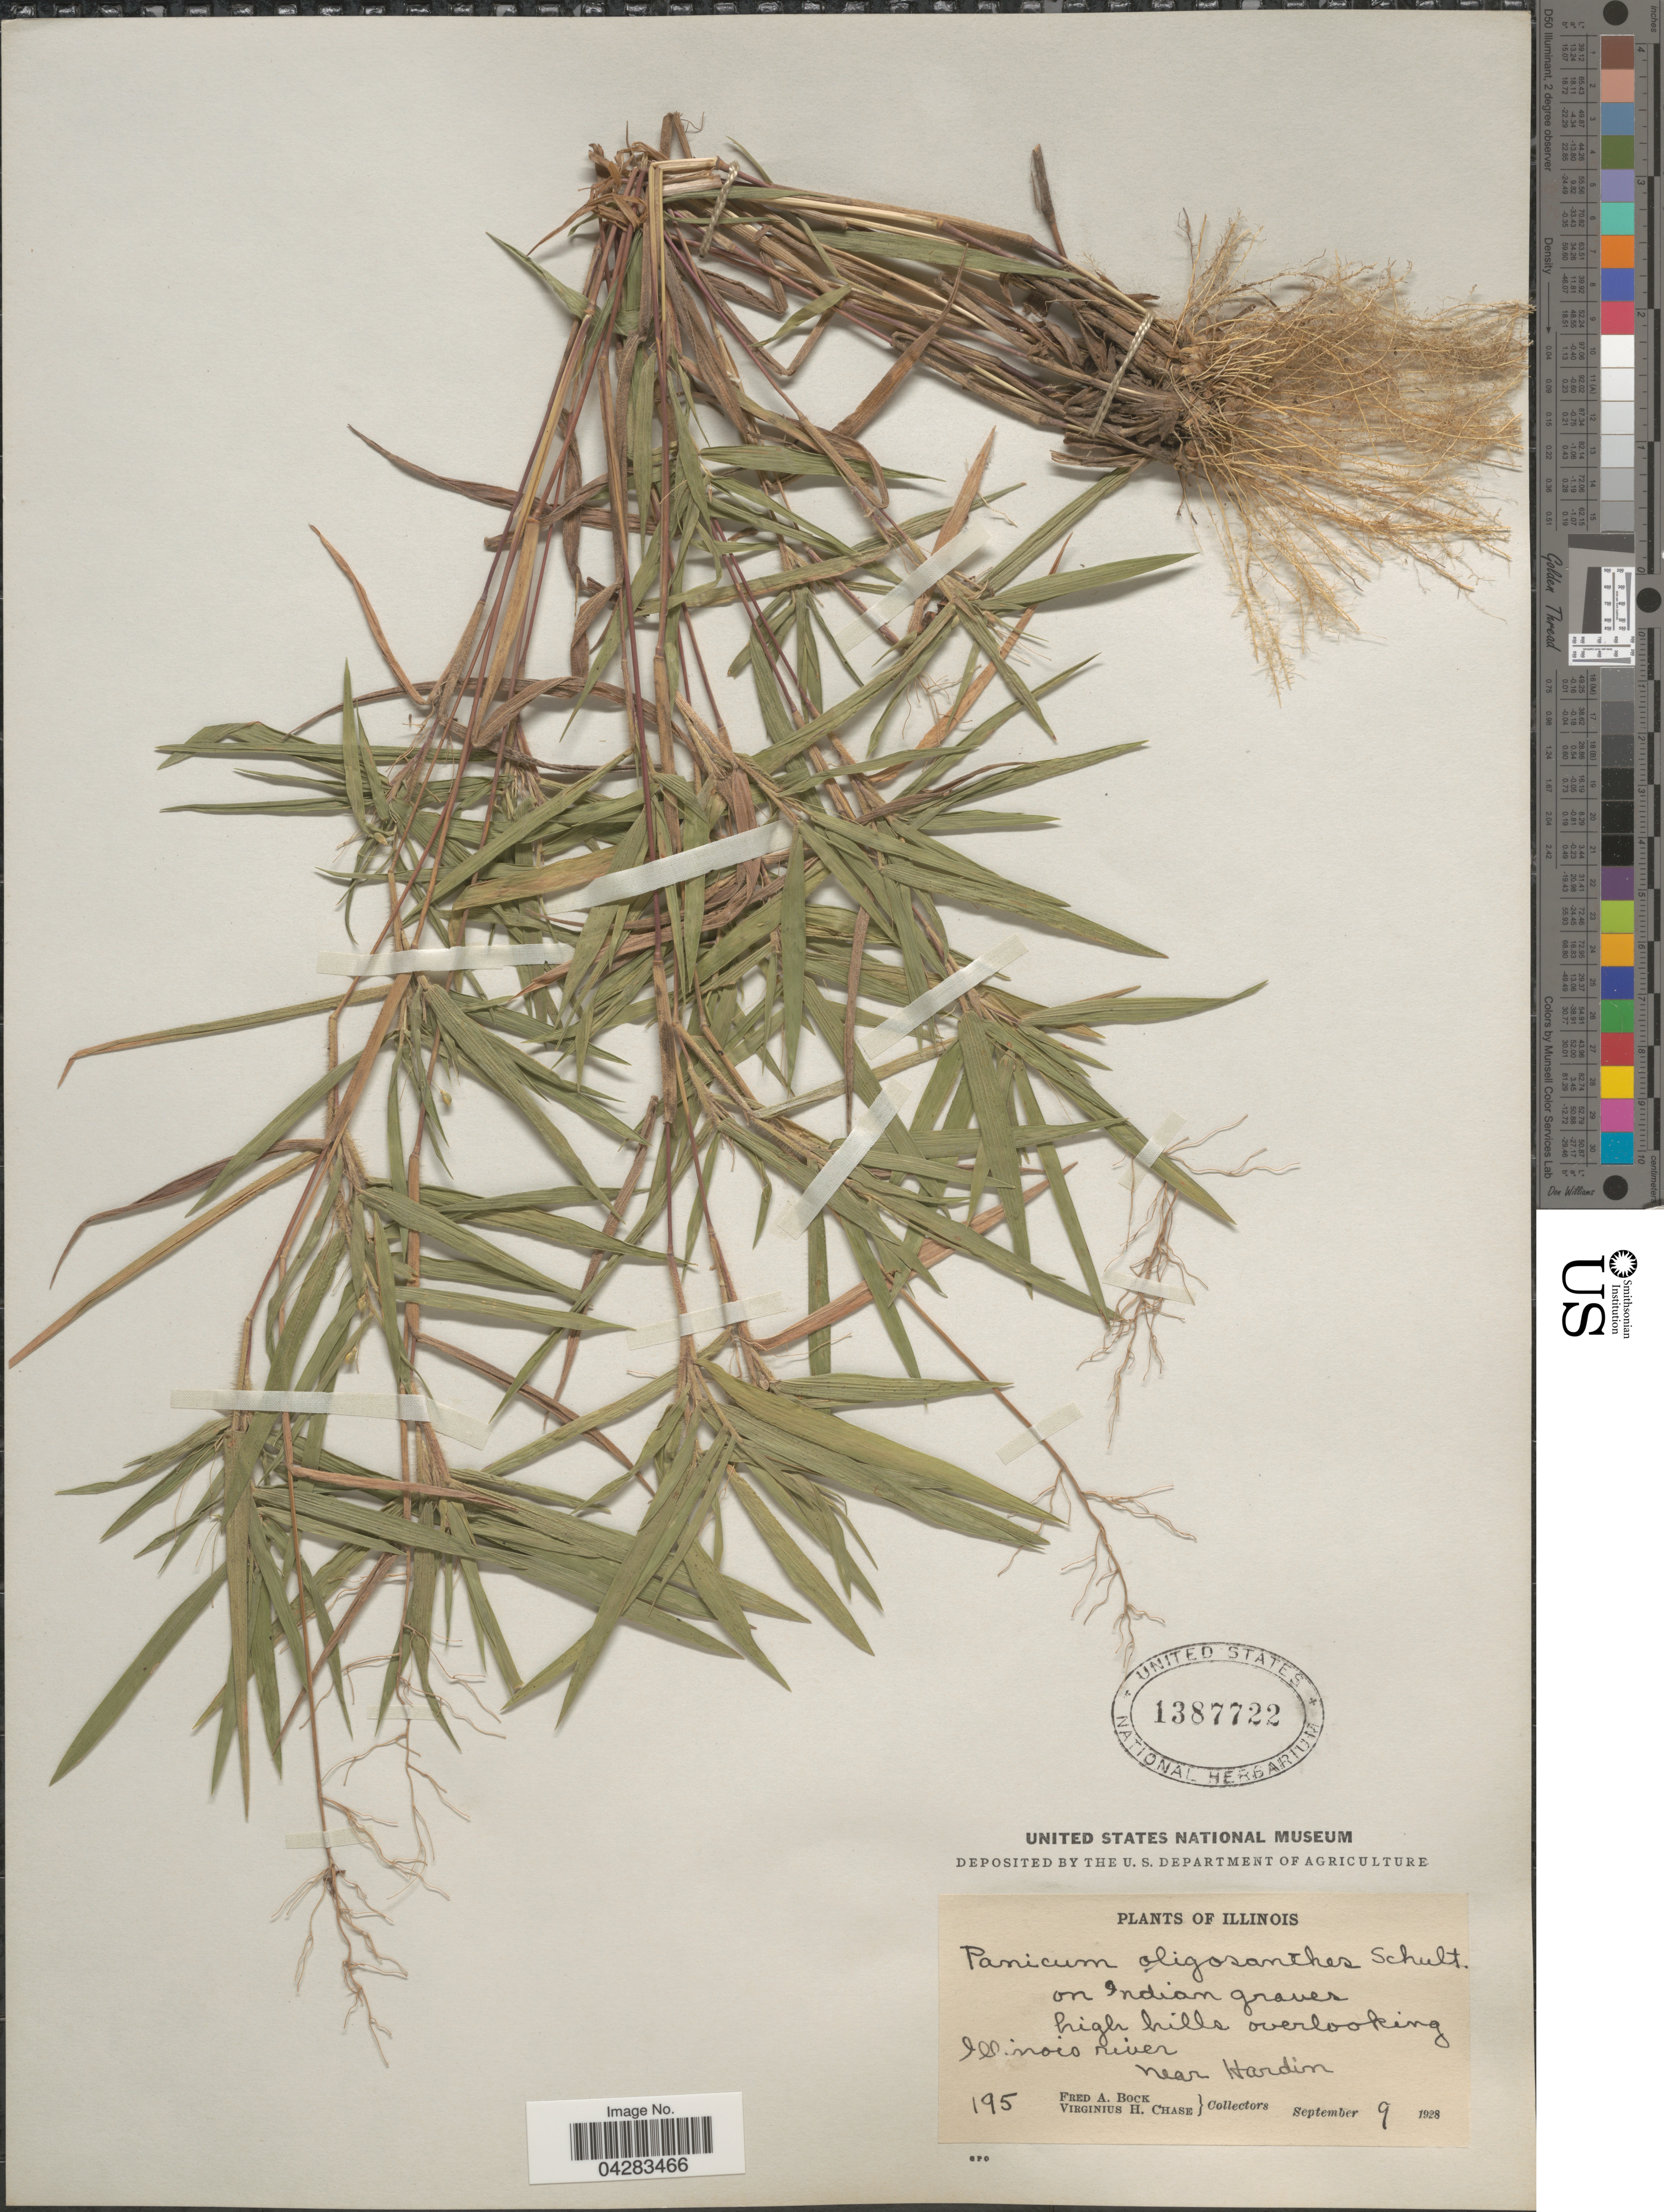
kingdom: Plantae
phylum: Tracheophyta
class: Liliopsida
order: Poales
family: Poaceae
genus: Dichanthelium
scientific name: Dichanthelium oligosanthes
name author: (Schult.) Gould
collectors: F. Bock & V. H. Chase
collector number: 195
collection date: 1928-09-09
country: United States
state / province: Illinois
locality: On Indian graves. High hills overlooking Illinois river near Hardin.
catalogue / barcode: US 1387722